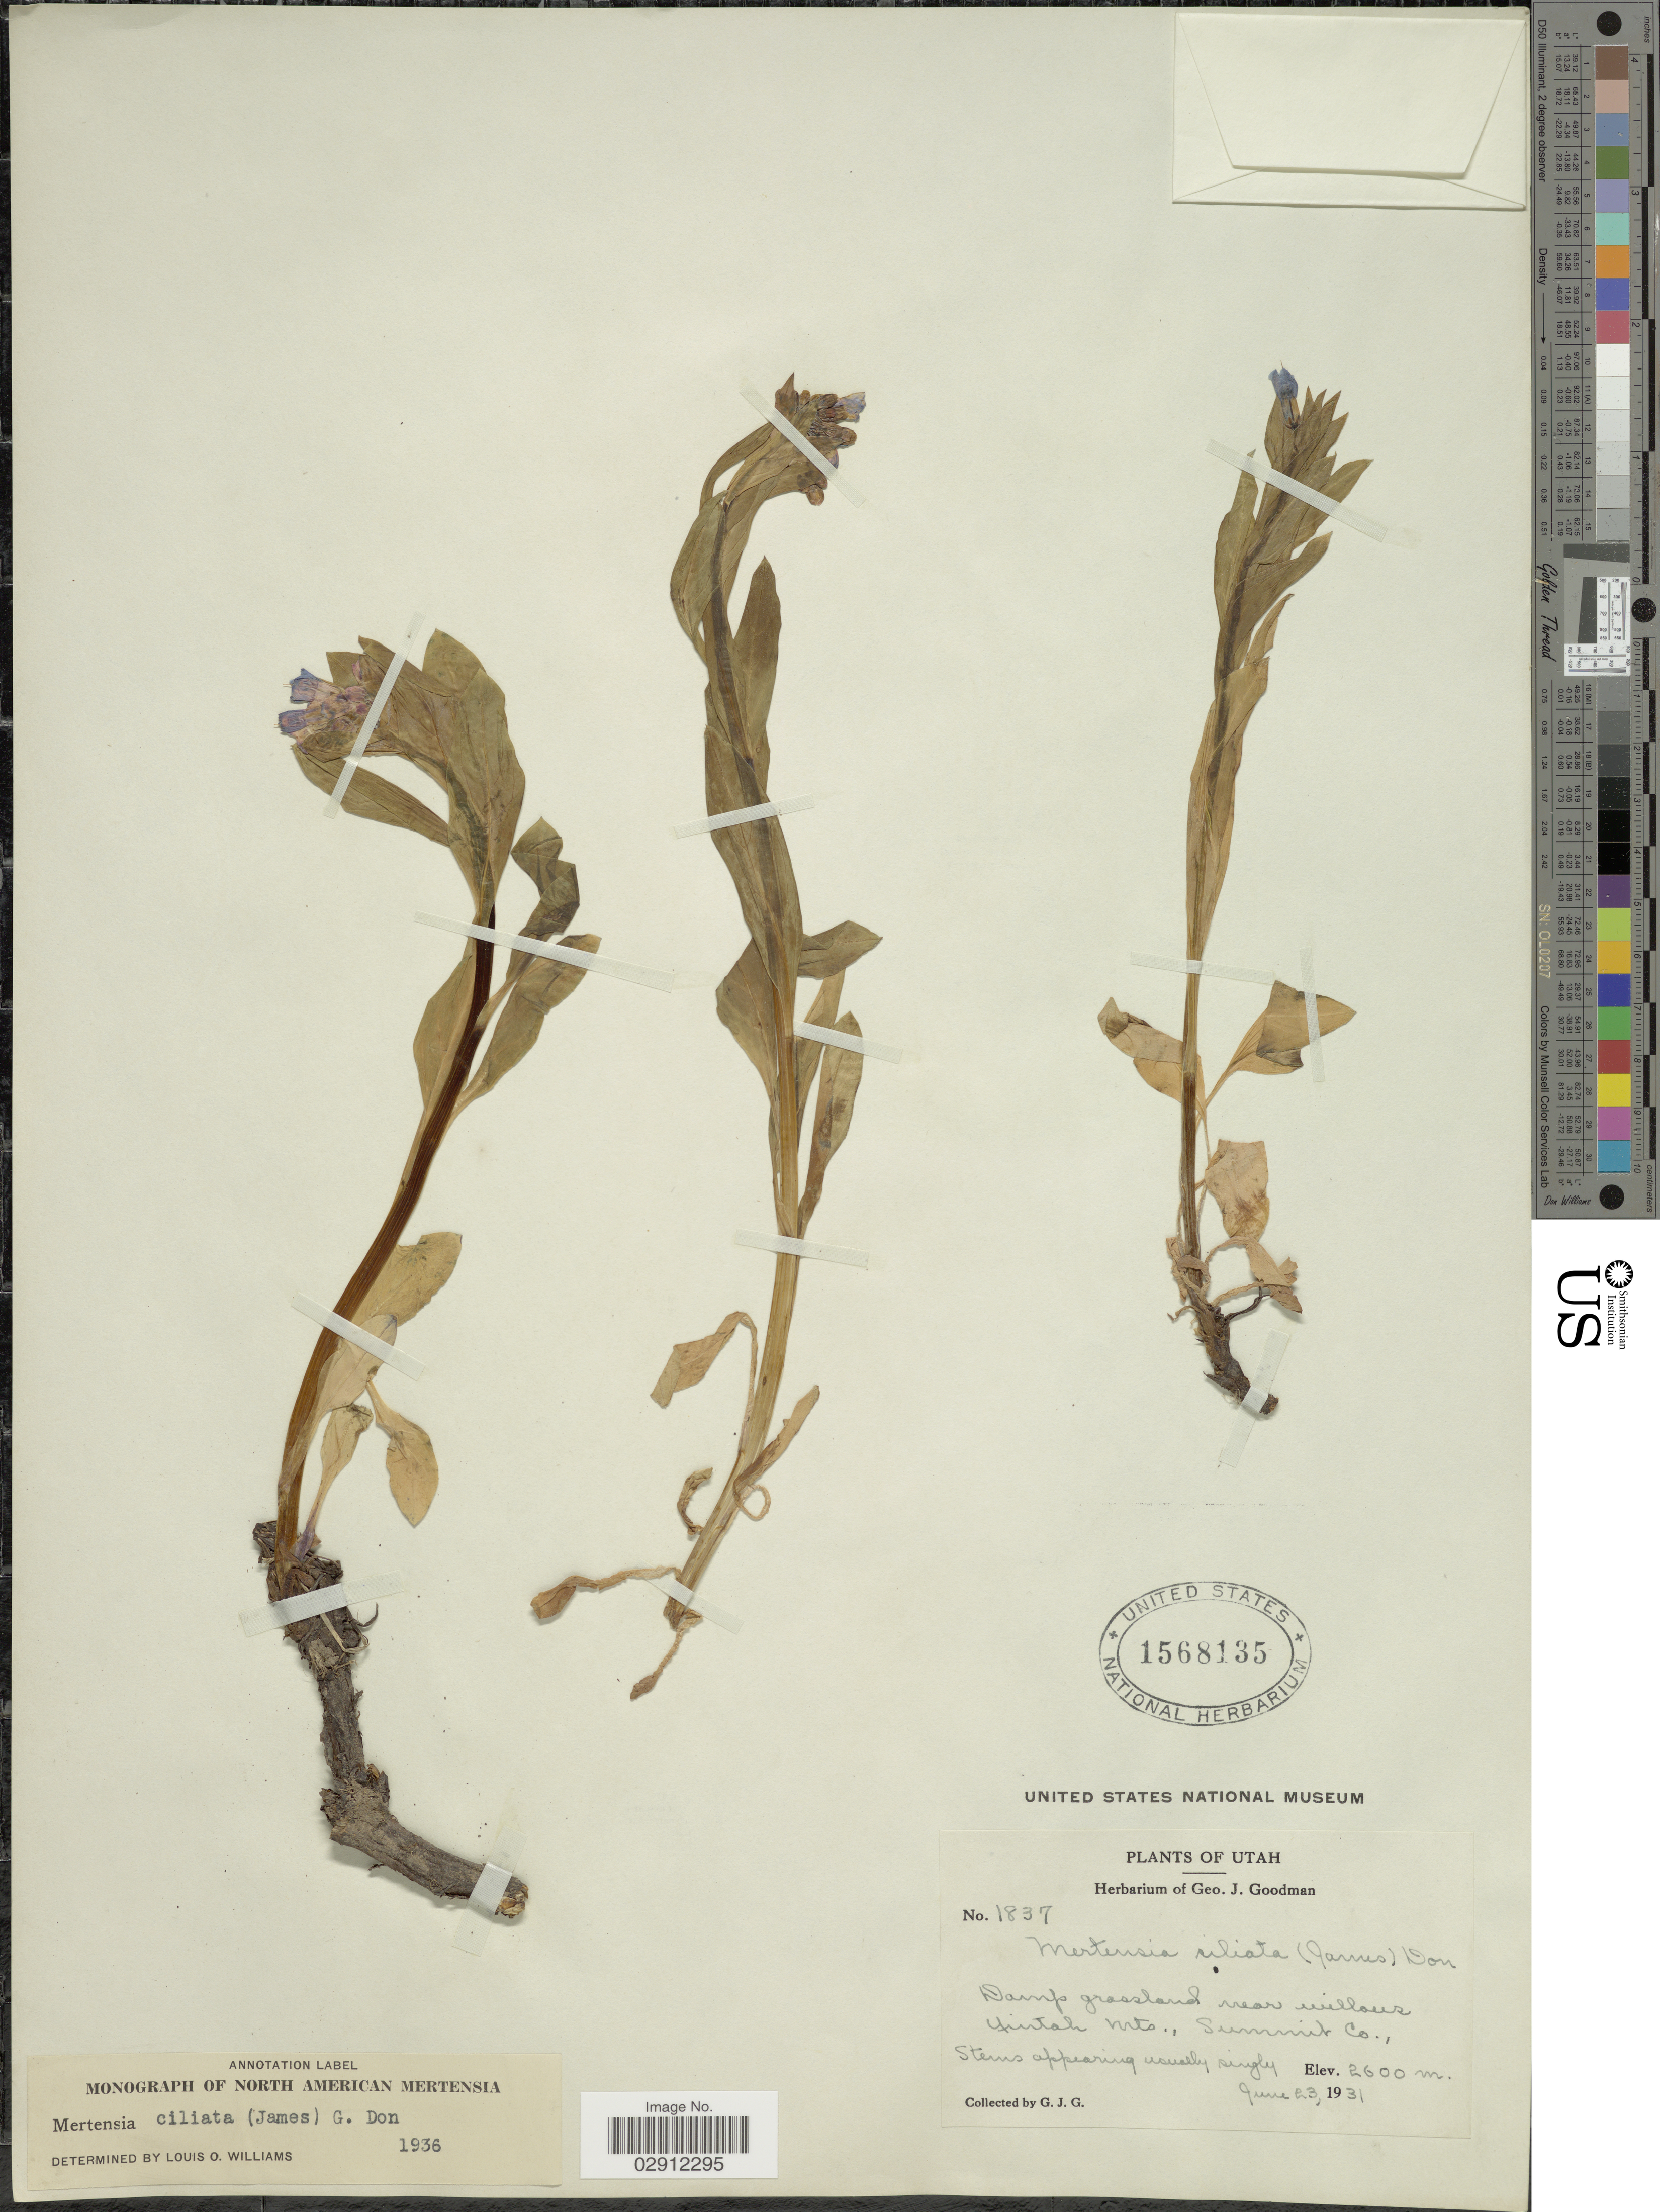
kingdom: Plantae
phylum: Tracheophyta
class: Magnoliopsida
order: Boraginales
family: Boraginaceae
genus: Mertensia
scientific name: Mertensia ciliata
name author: (James) G. Don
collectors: G. J. Goodman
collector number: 1837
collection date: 1931-06-23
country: United States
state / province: Utah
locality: Uintah Mts., Summit Co.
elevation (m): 2600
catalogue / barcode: US 1568135